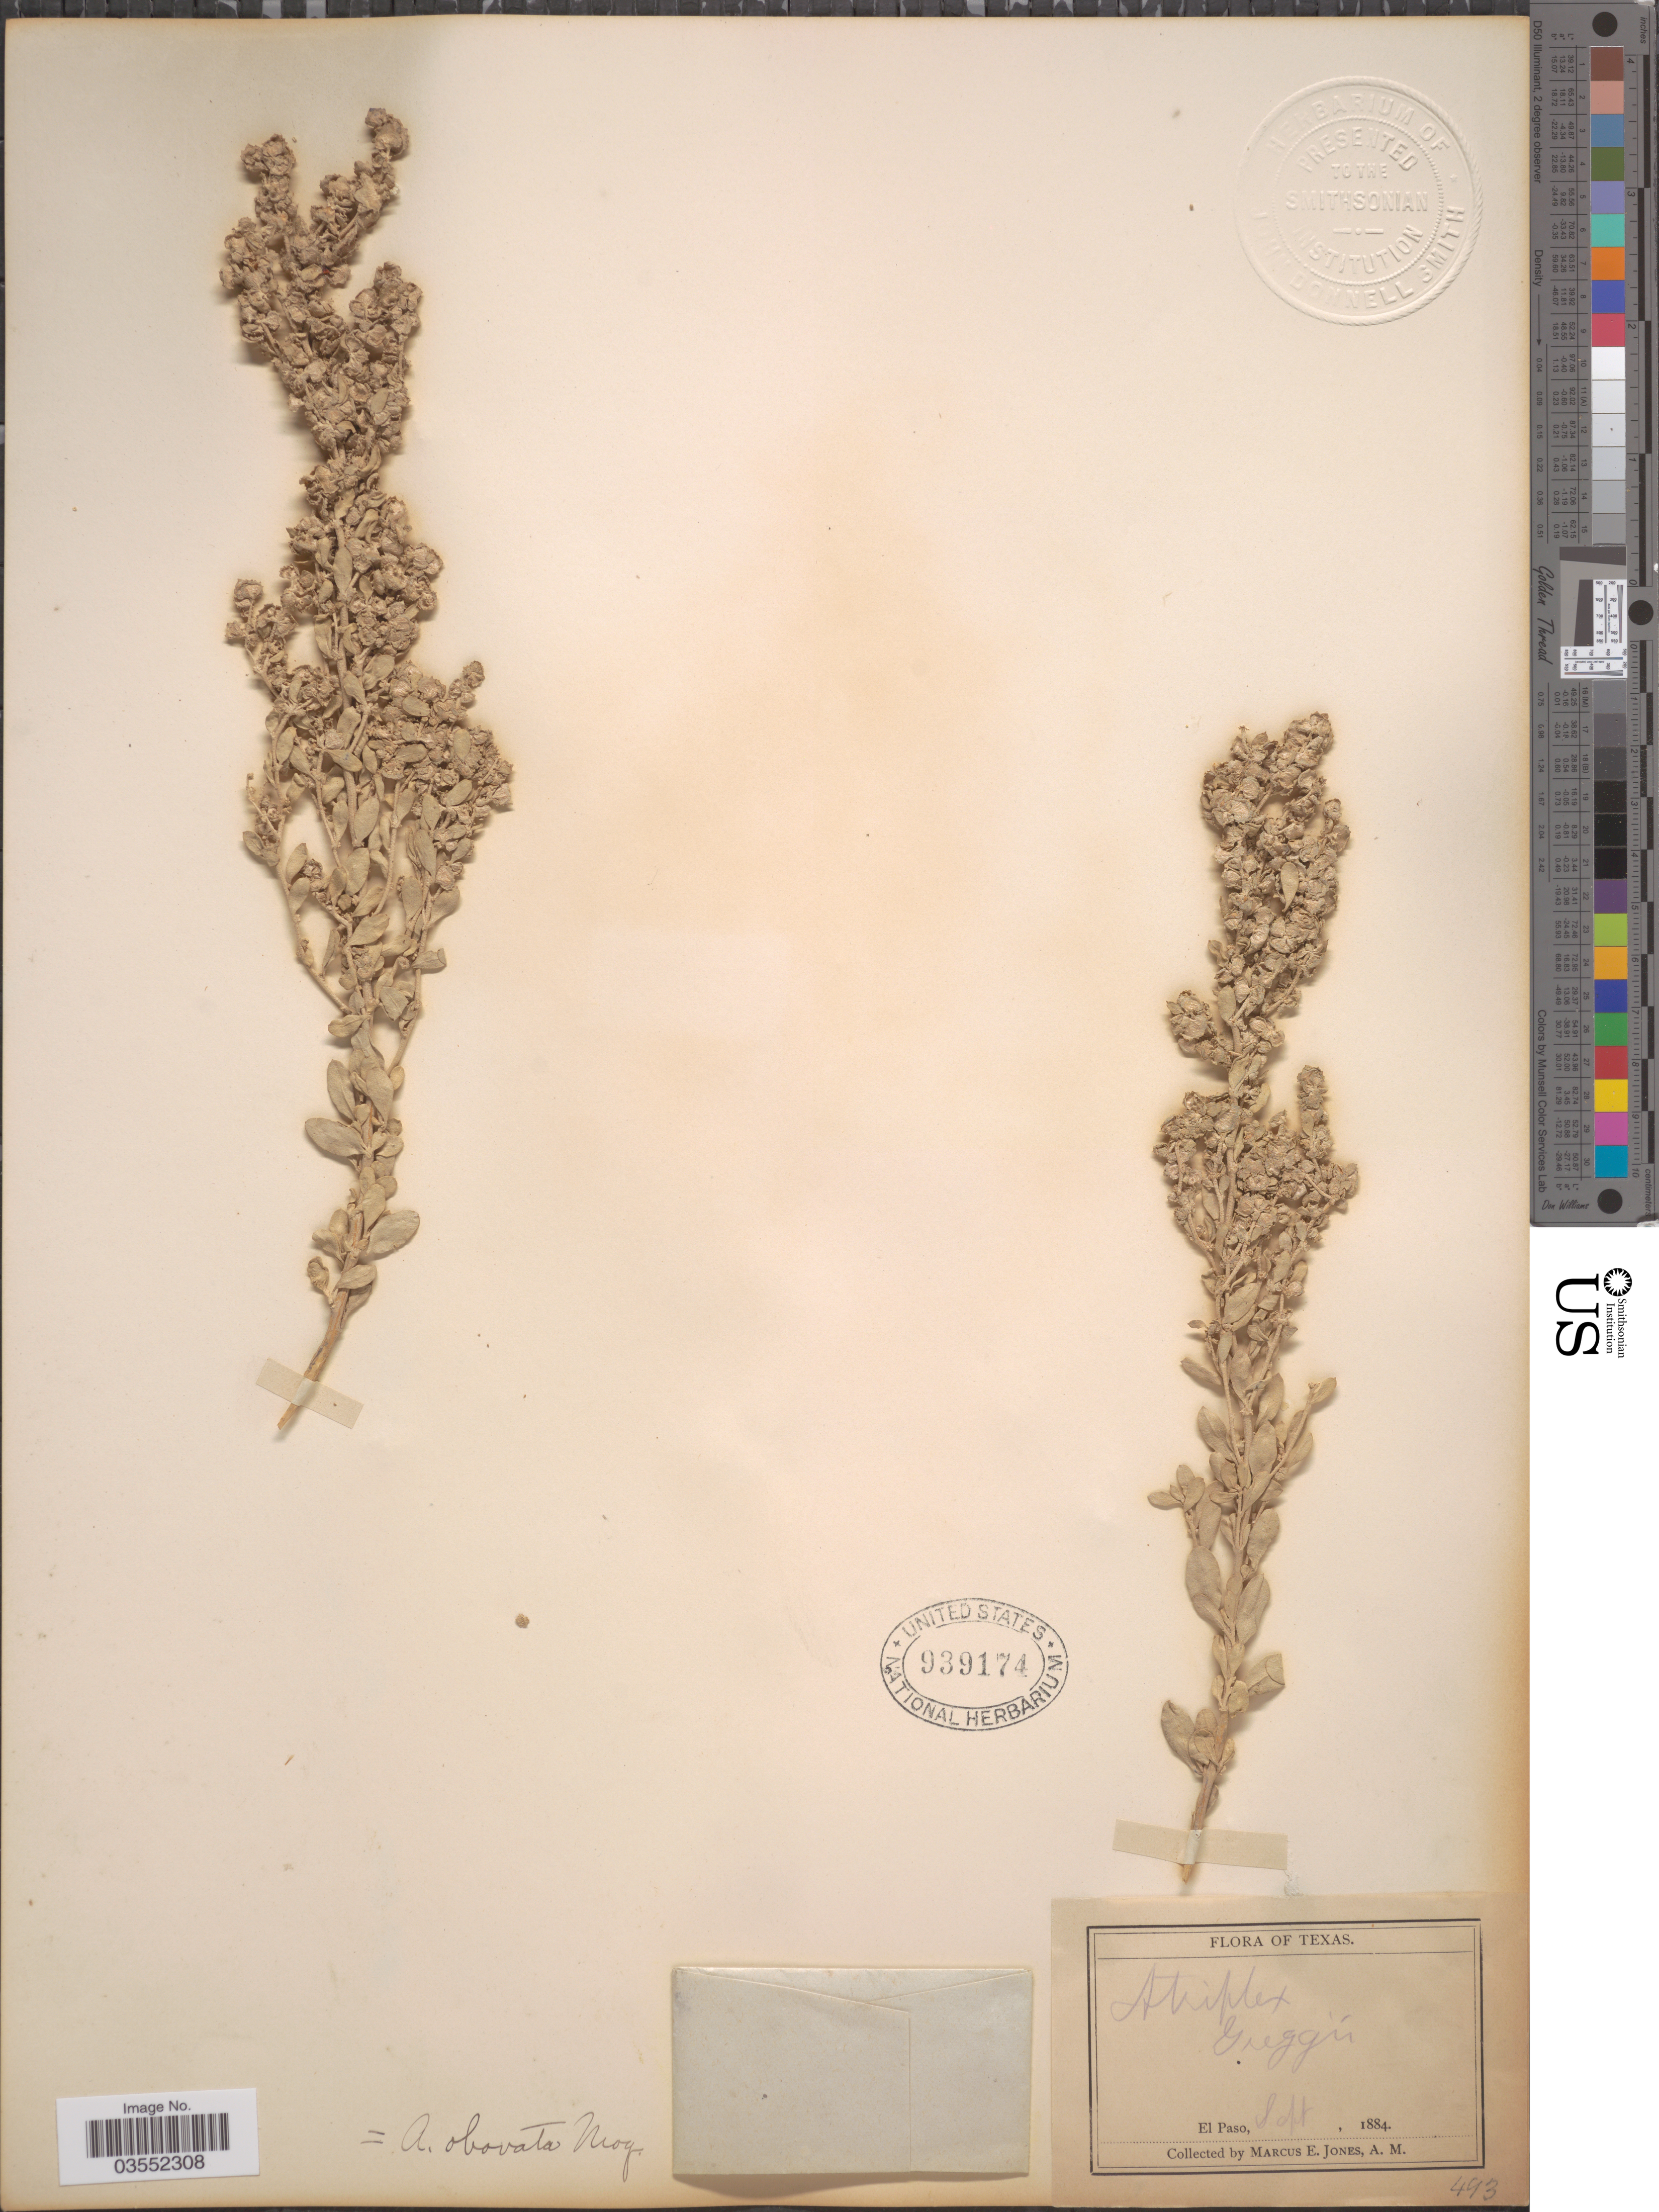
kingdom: Plantae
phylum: Tracheophyta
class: Magnoliopsida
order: Caryophyllales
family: Amaranthaceae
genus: Atriplex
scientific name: Atriplex obovata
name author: Moq.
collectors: M. E. Jones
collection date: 1884-09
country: United States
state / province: Texas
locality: El Paso.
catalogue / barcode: US 939174